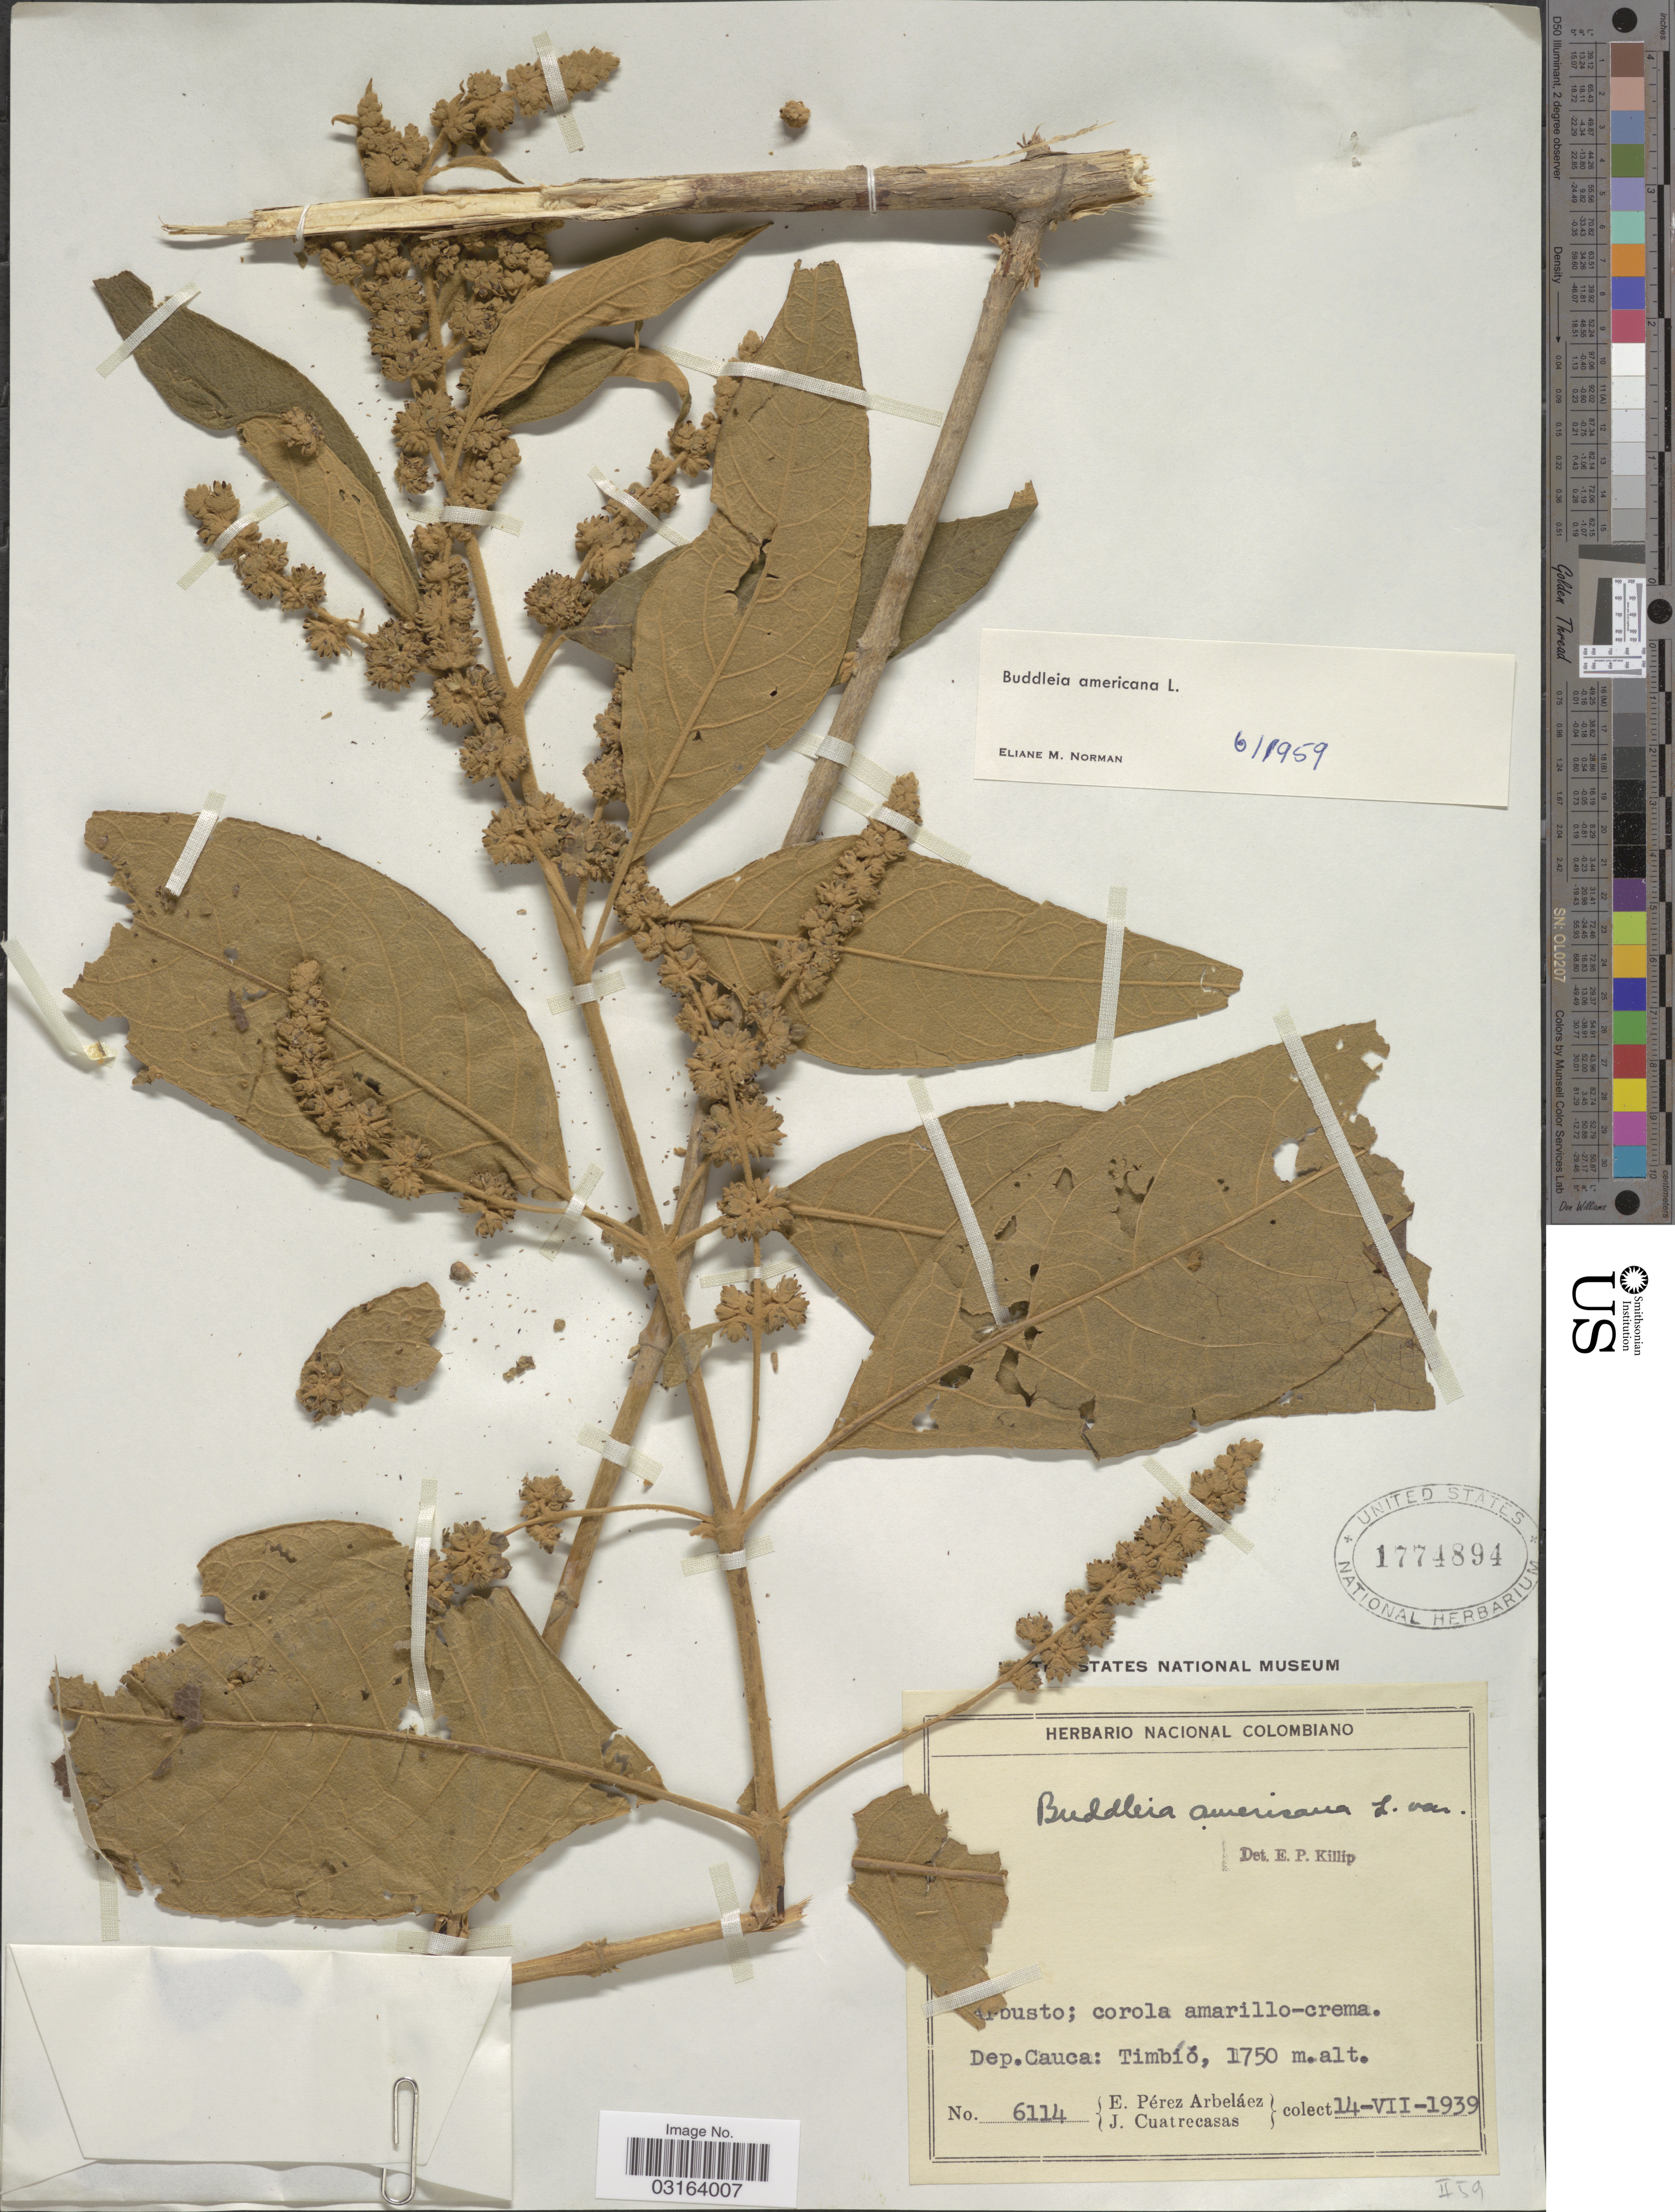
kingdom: Plantae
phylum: Tracheophyta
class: Magnoliopsida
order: Lamiales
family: Scrophulariaceae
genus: Buddleja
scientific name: Buddleja americana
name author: L.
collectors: E. Pérez Arbeláez & J. Cuatrecasas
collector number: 6114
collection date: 1939-07-14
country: Colombia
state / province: Cauca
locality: Dep. Cauca: Timbío.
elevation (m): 1750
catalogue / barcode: US 1774894